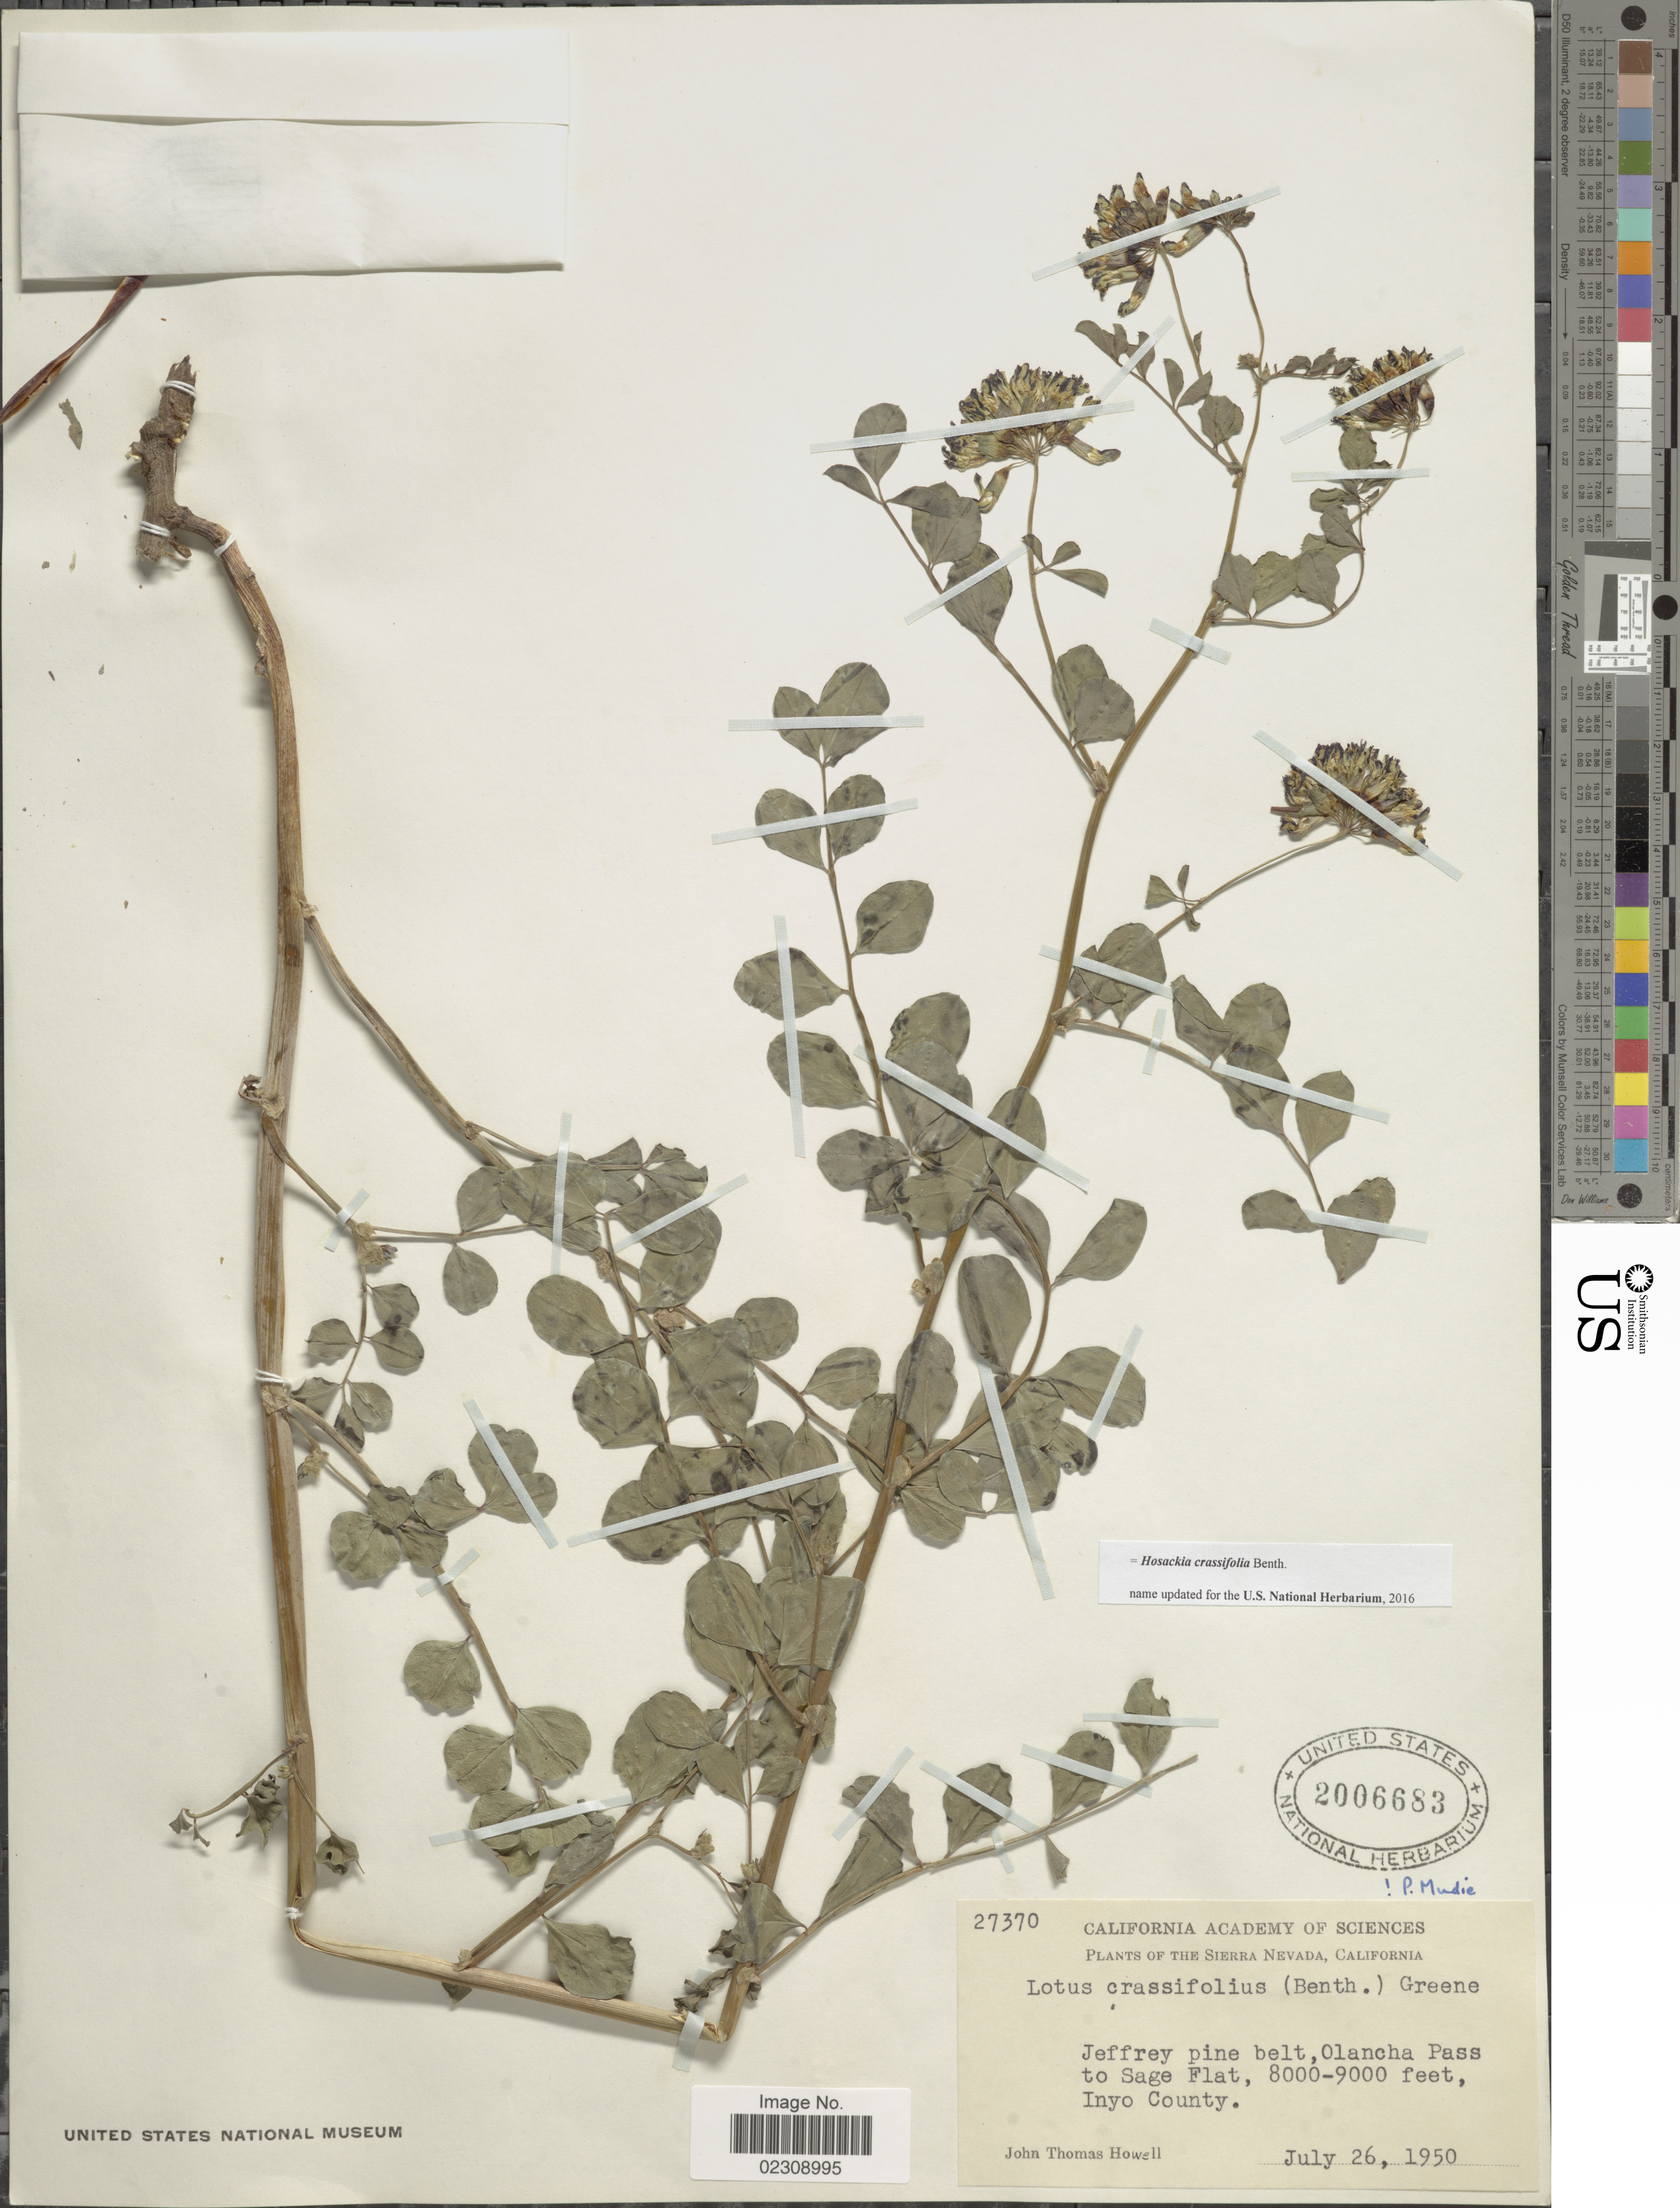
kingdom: Plantae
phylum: Tracheophyta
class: Magnoliopsida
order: Fabales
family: Fabaceae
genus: Hosackia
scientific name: Hosackia crassifolia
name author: Benth.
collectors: J. T. Howell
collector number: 27370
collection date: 1950-07-26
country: United States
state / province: California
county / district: Inyo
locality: Sierra Nevada. Jeffrey pine belt, Olancha Pass to Sage Flat, Inyo County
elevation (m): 2438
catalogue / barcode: US 2006683